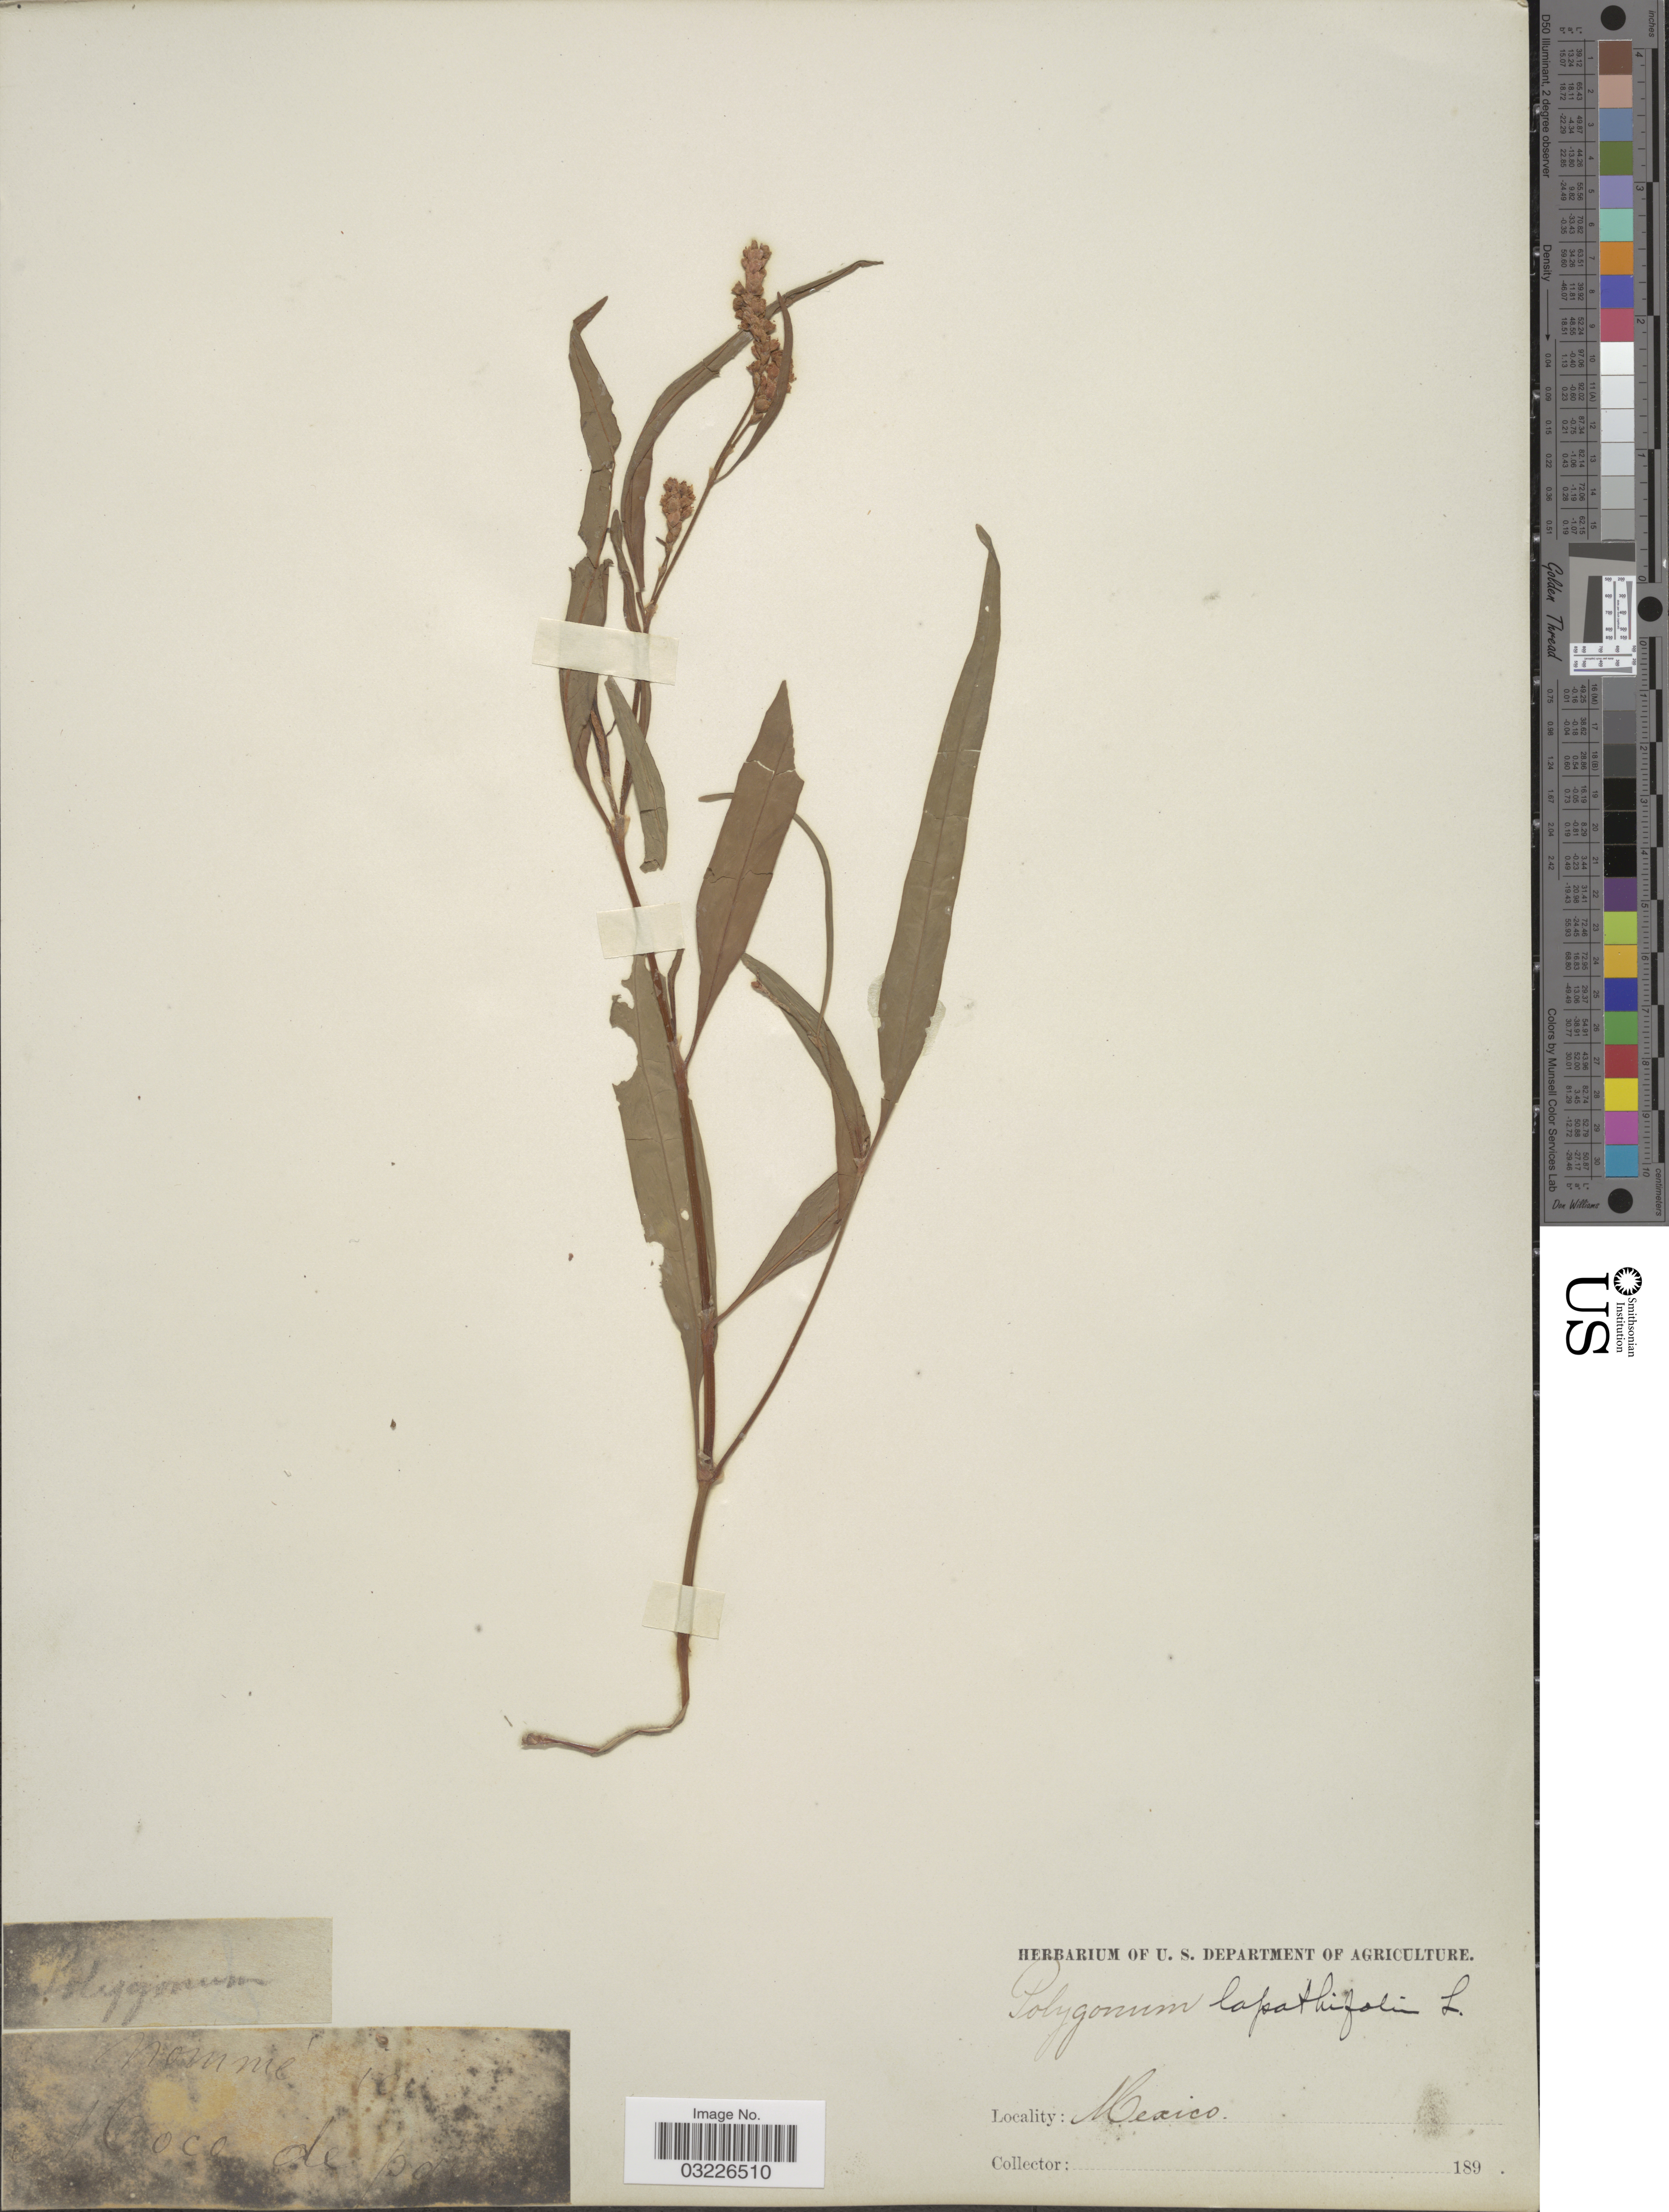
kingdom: Plantae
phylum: Tracheophyta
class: Magnoliopsida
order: Caryophyllales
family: Polygonaceae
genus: Polygonum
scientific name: Polygonum lapathifolium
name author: L.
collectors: Facchini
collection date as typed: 189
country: Mexico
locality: Moco de por [interpreted] [unsure placement]